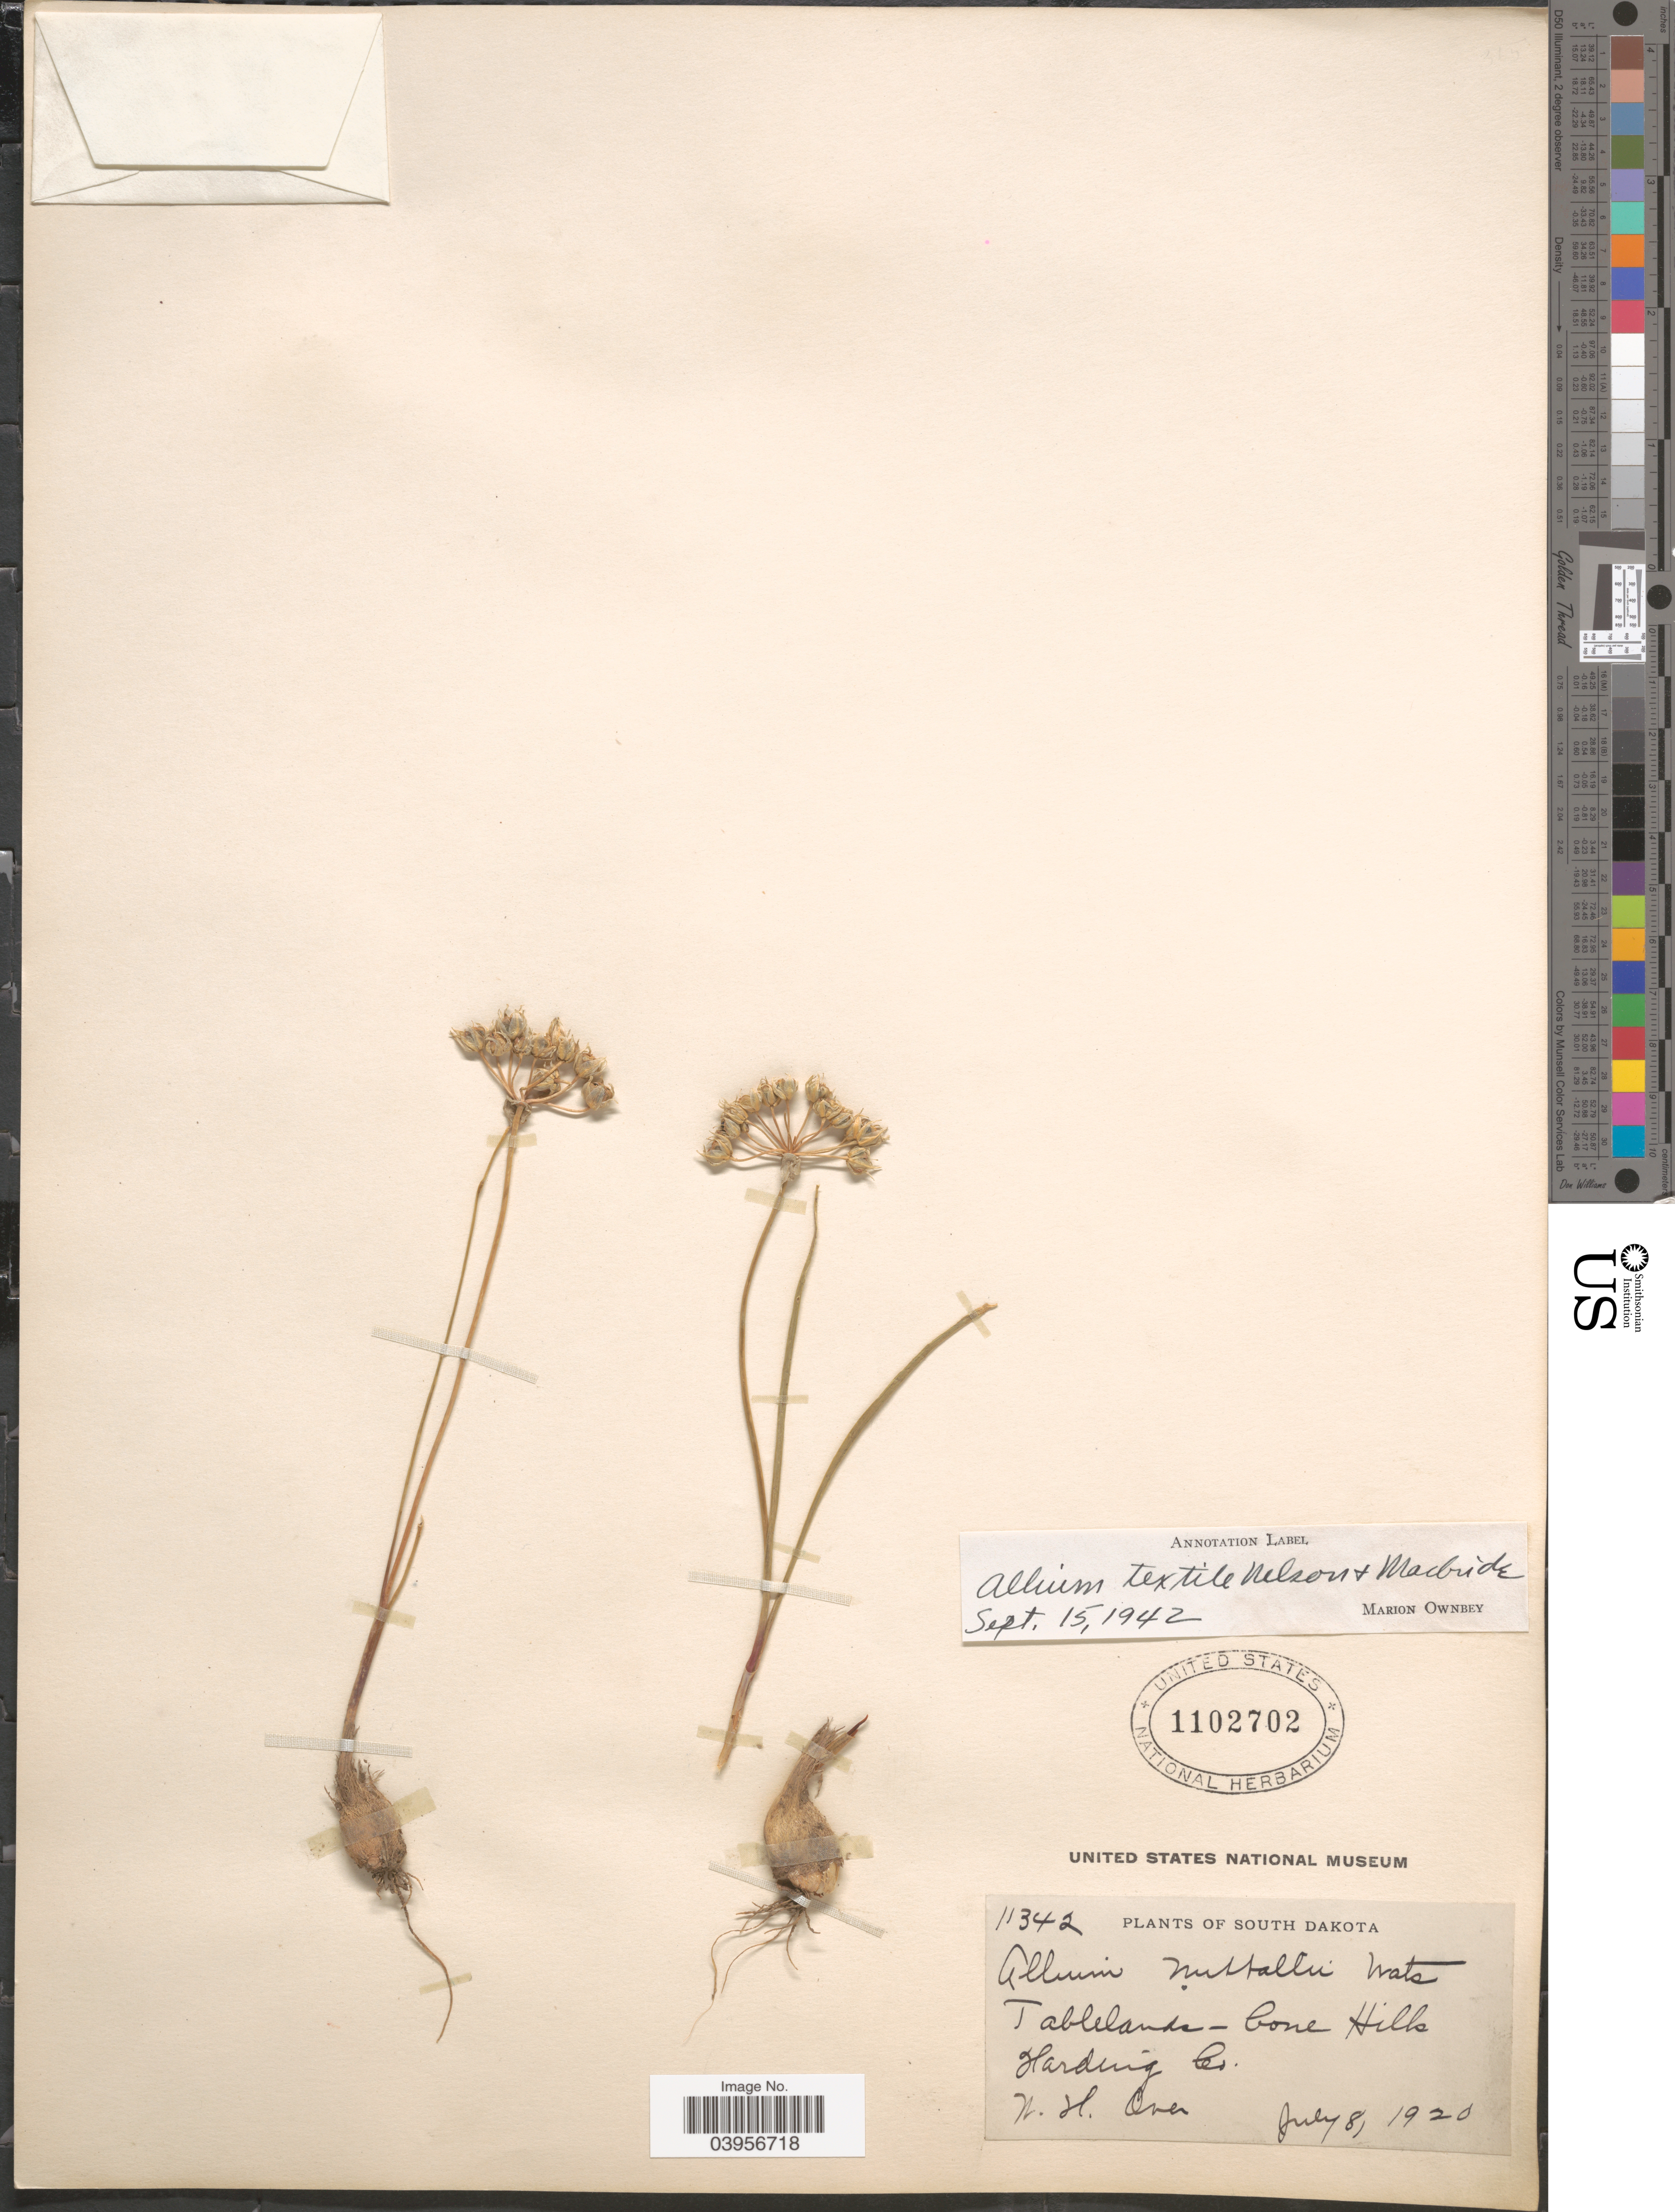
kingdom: Plantae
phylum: Tracheophyta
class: Liliopsida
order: Asparagales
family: Amaryllidaceae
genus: Allium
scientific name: Allium textile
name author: A. Nelson & J.F. Macbr.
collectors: W. Over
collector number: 11342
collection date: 1920-07-08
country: United States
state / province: South Dakota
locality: Tablelands- Cone Hills. Harding Co.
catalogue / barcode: US 1102702